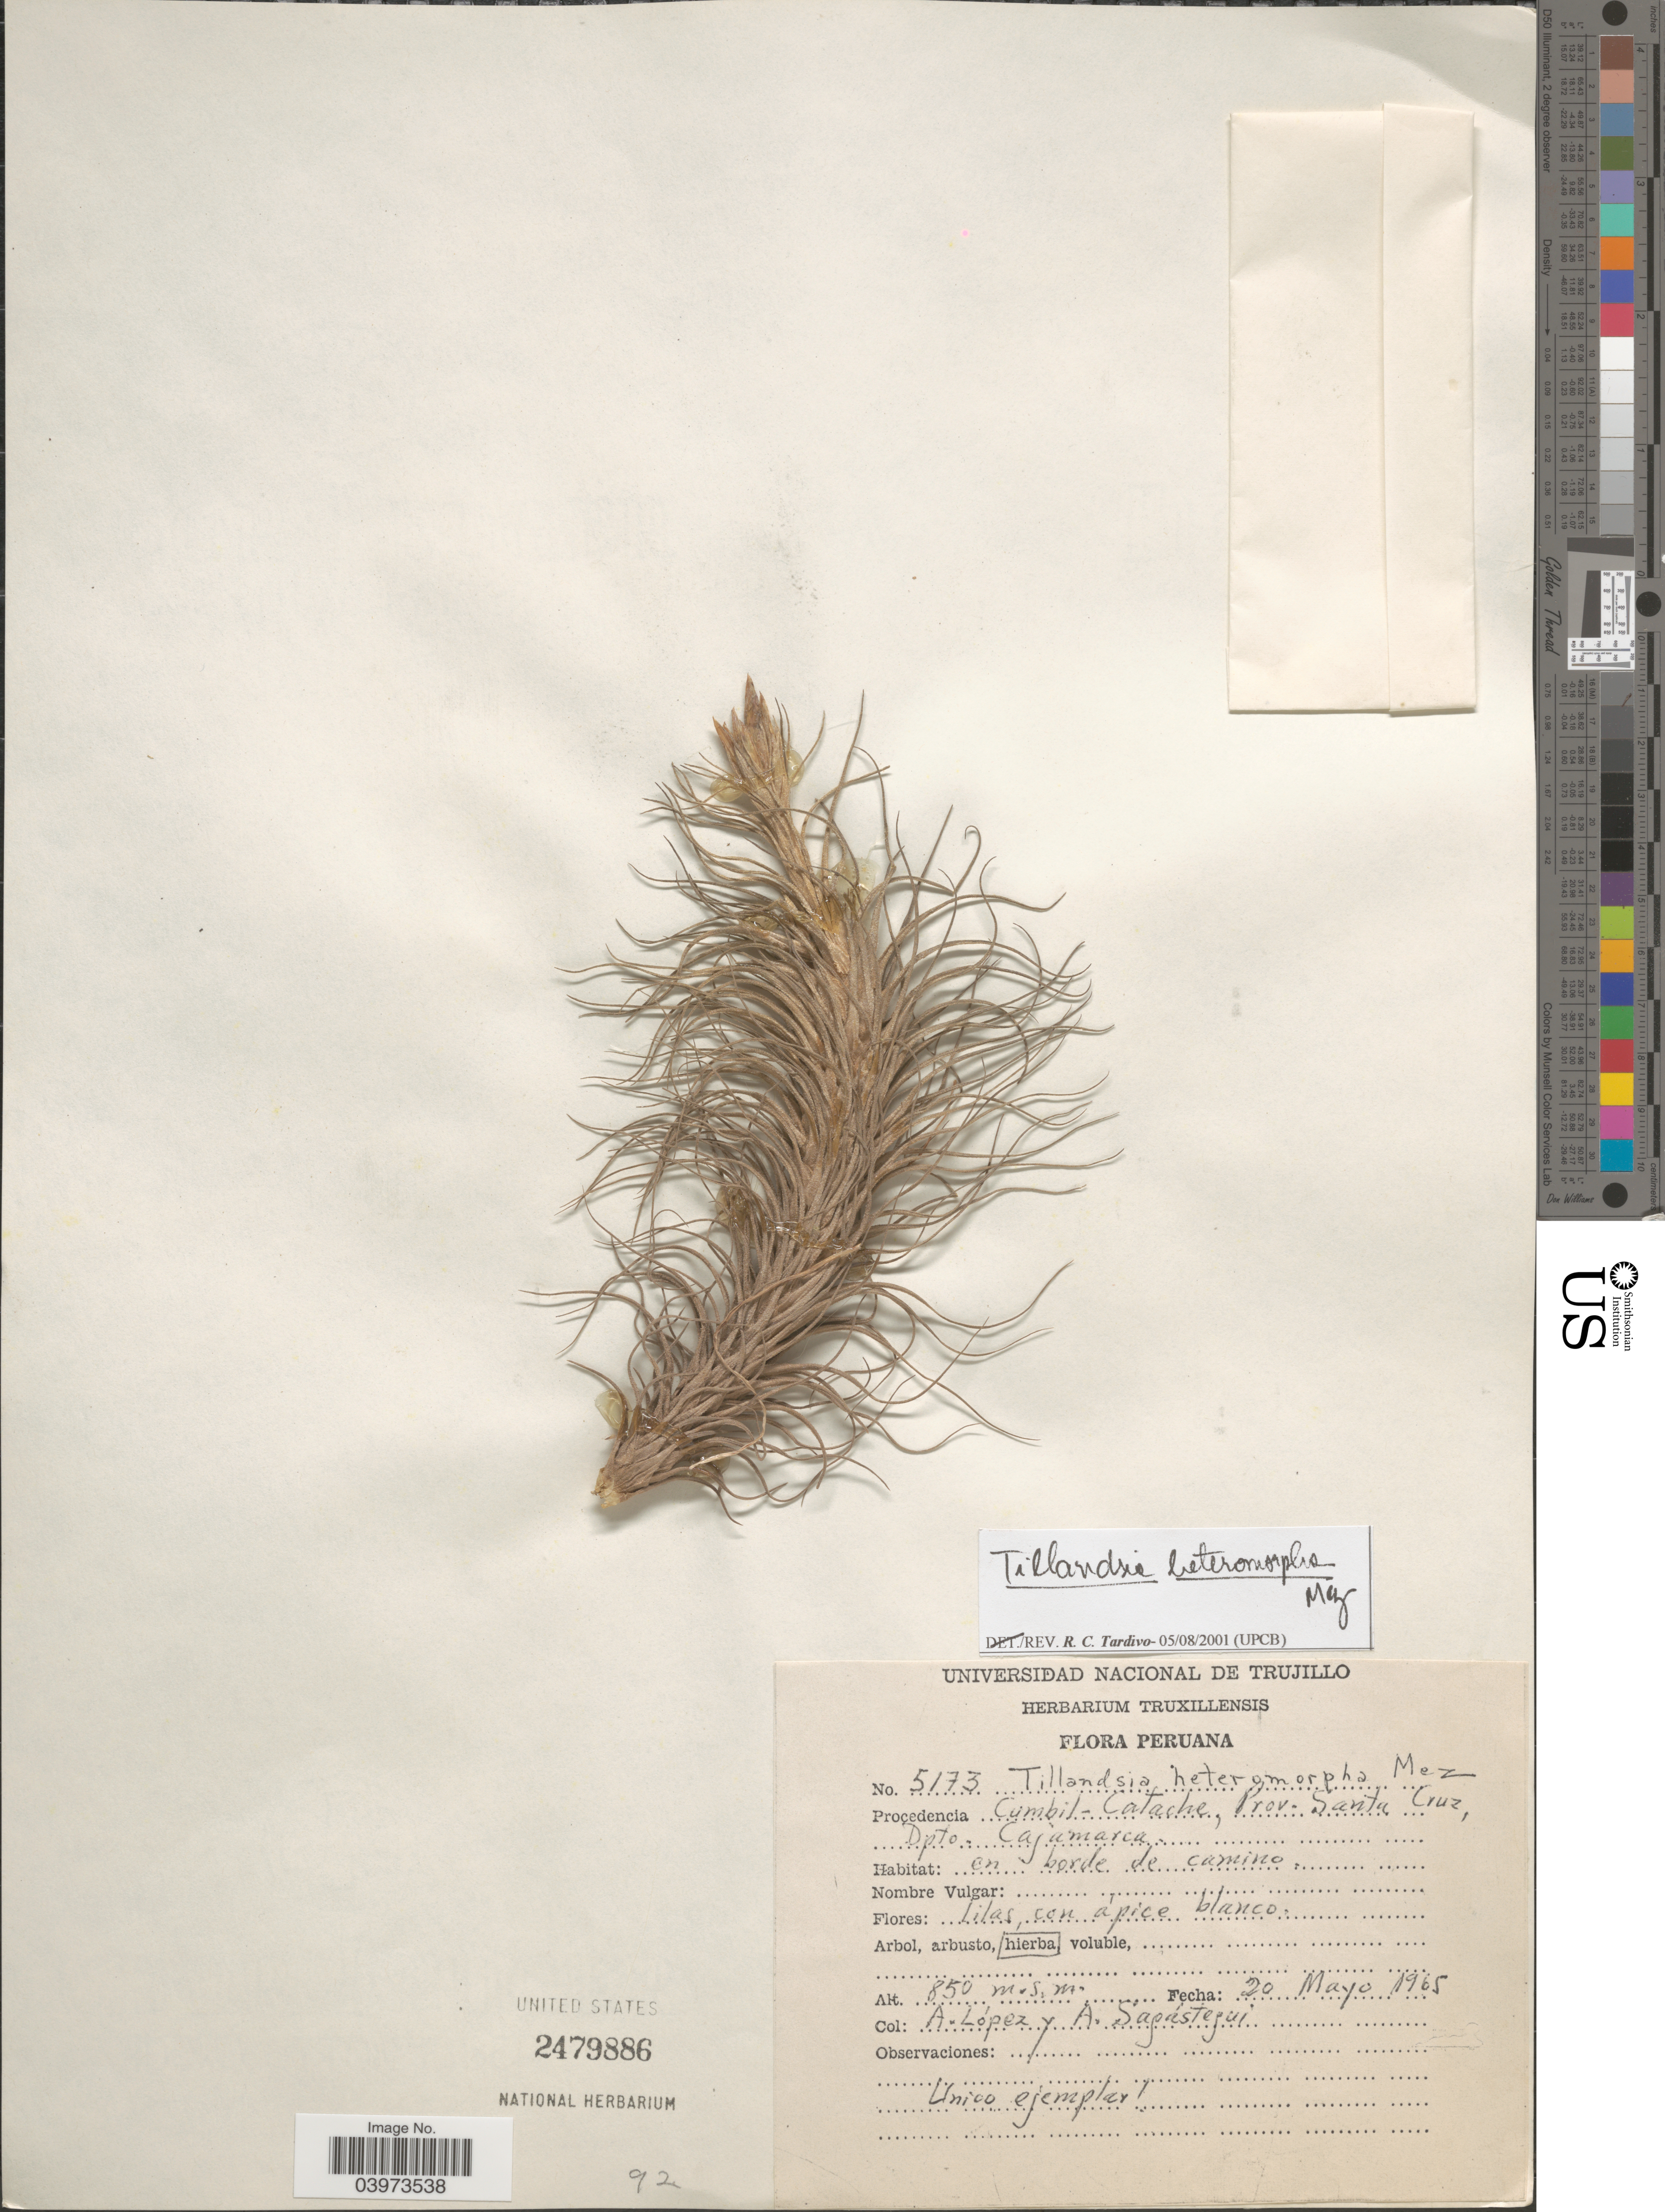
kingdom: Plantae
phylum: Tracheophyta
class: Liliopsida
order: Poales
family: Bromeliaceae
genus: Tillandsia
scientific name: Tillandsia heteromorpha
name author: Mez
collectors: A. López & A. Sagastegui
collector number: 5173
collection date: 1965-05-20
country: Peru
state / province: Cajamarca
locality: Cumbil-Catache, Prov. Santa Cruz, Dpto. Cajamarca.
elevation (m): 850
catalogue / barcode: US 2479886